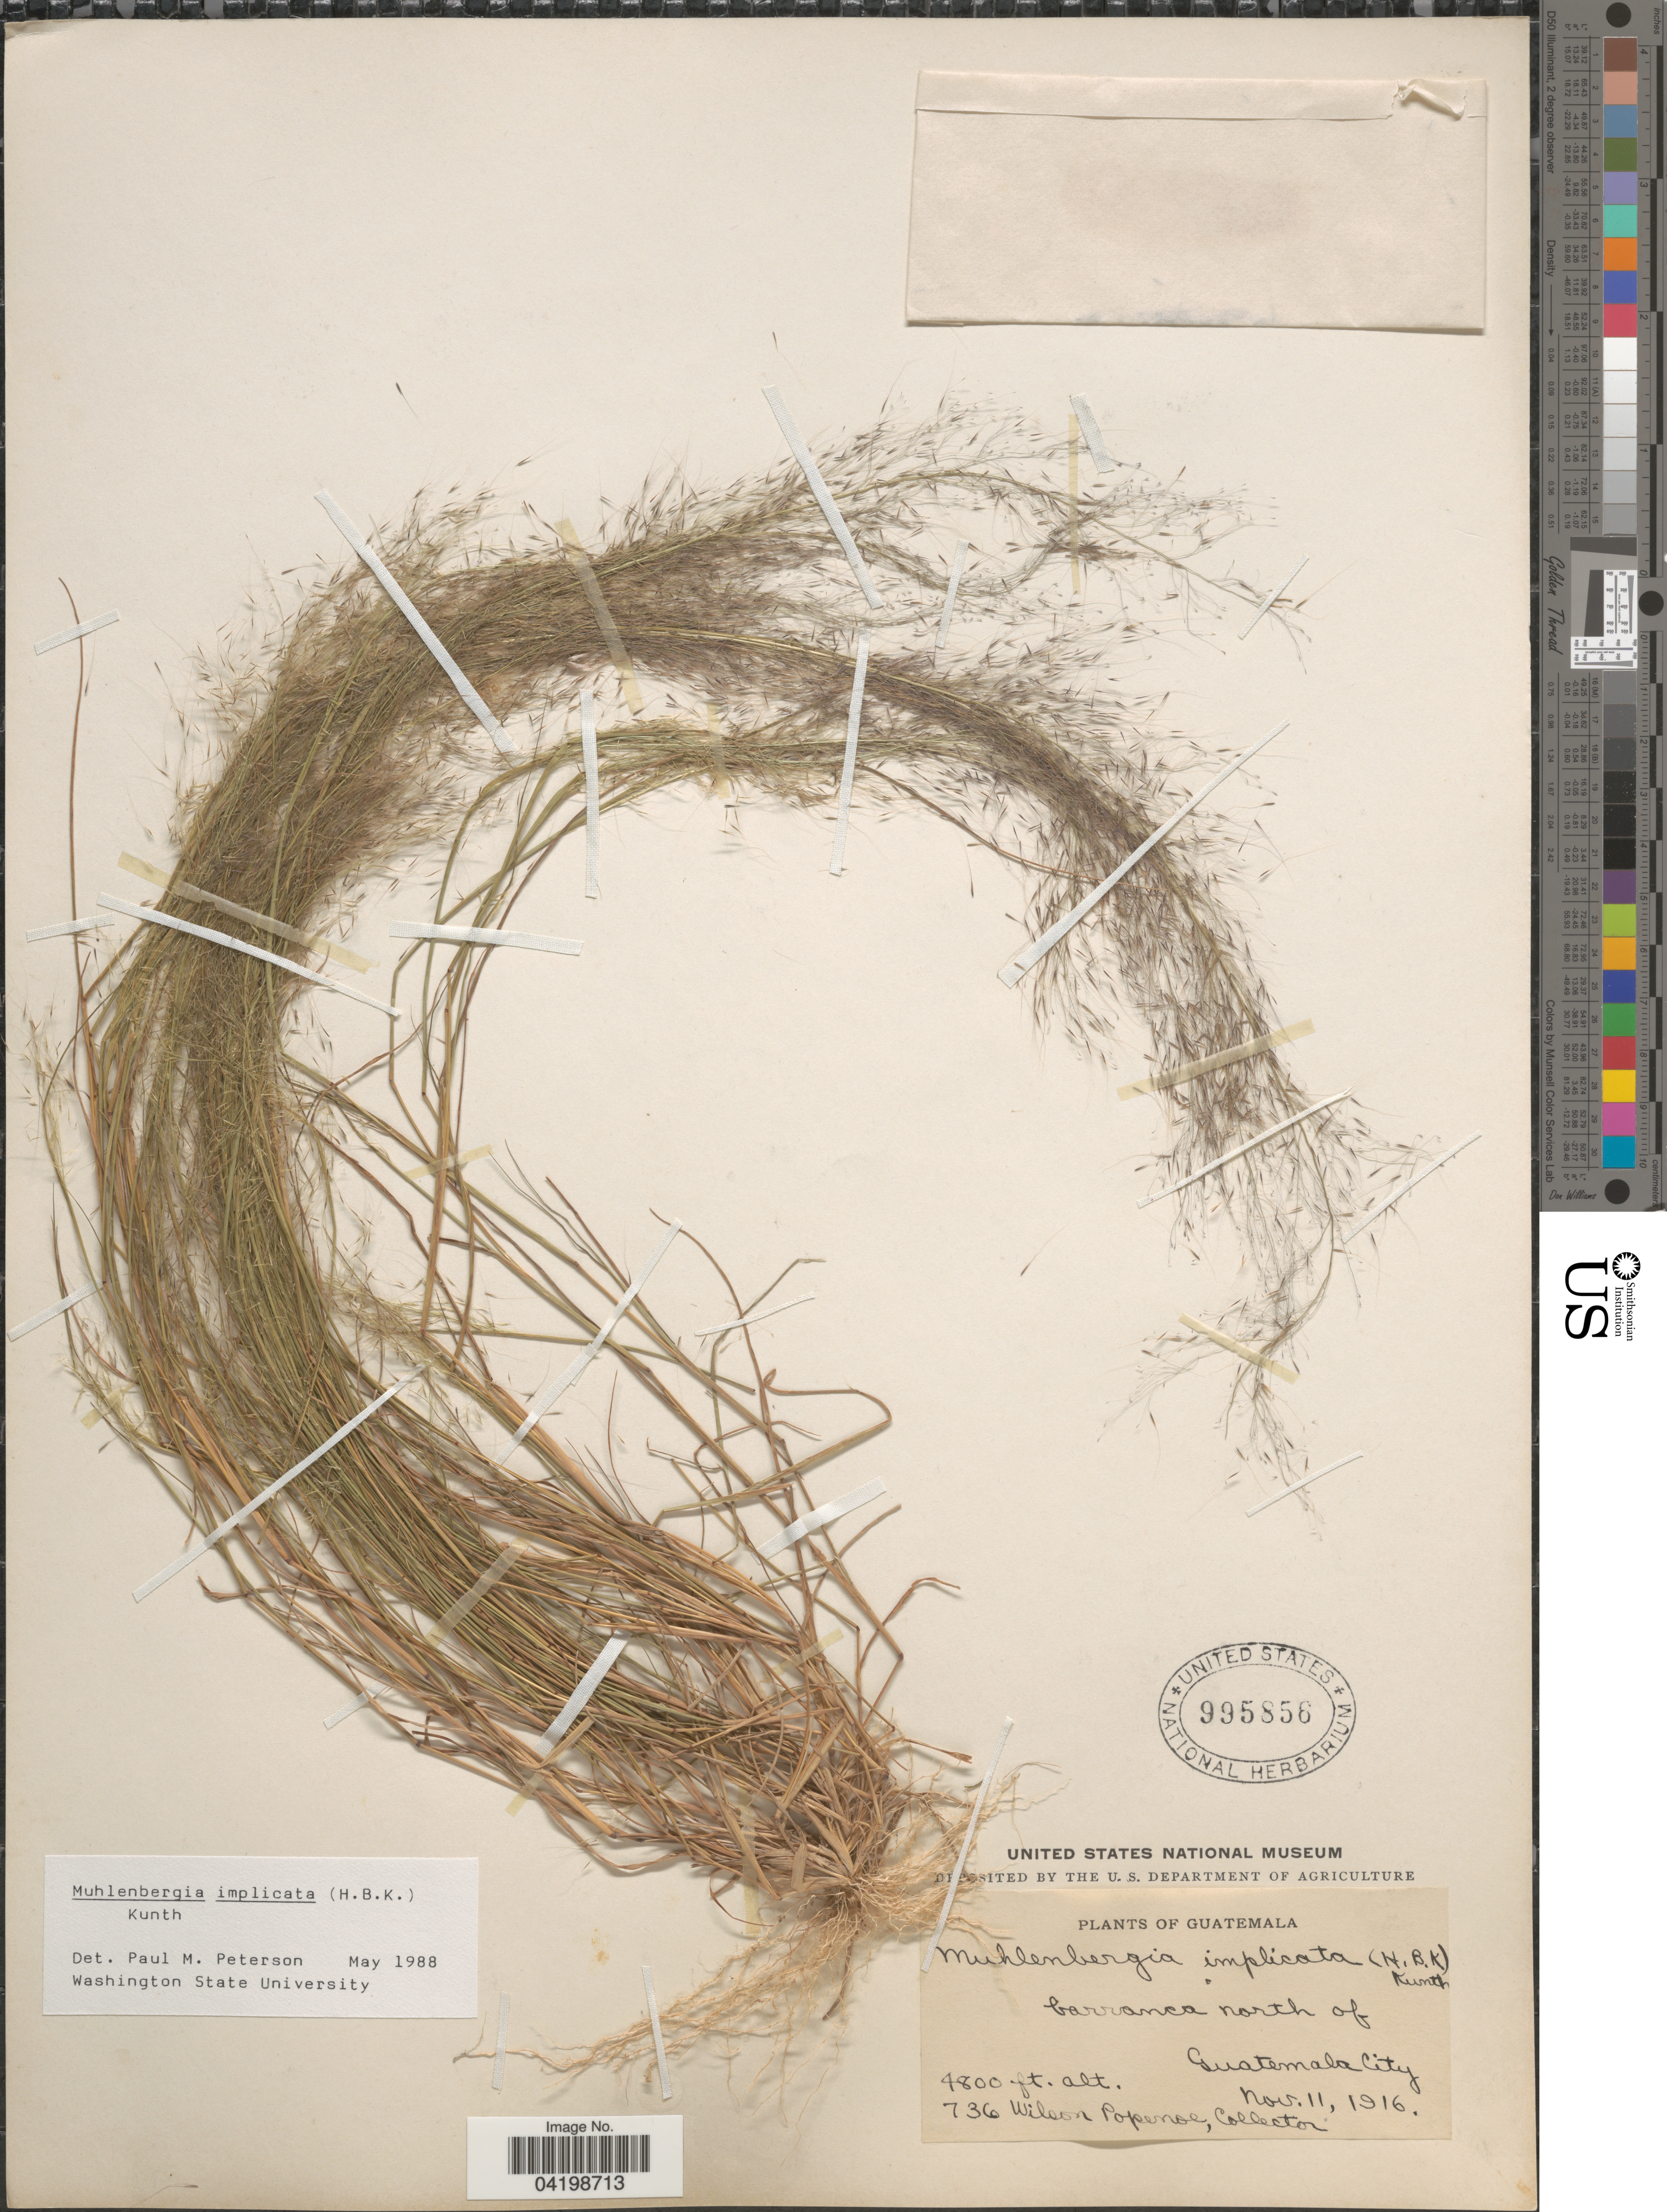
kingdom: Plantae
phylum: Tracheophyta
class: Liliopsida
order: Poales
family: Poaceae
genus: Muhlenbergia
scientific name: Muhlenbergia implicata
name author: (Kunth) Trin.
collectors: F. Popenoe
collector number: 736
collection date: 1916-11-11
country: Guatemala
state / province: Guatemala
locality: Barranca north of Guatemala City.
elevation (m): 1463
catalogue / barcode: US 995856